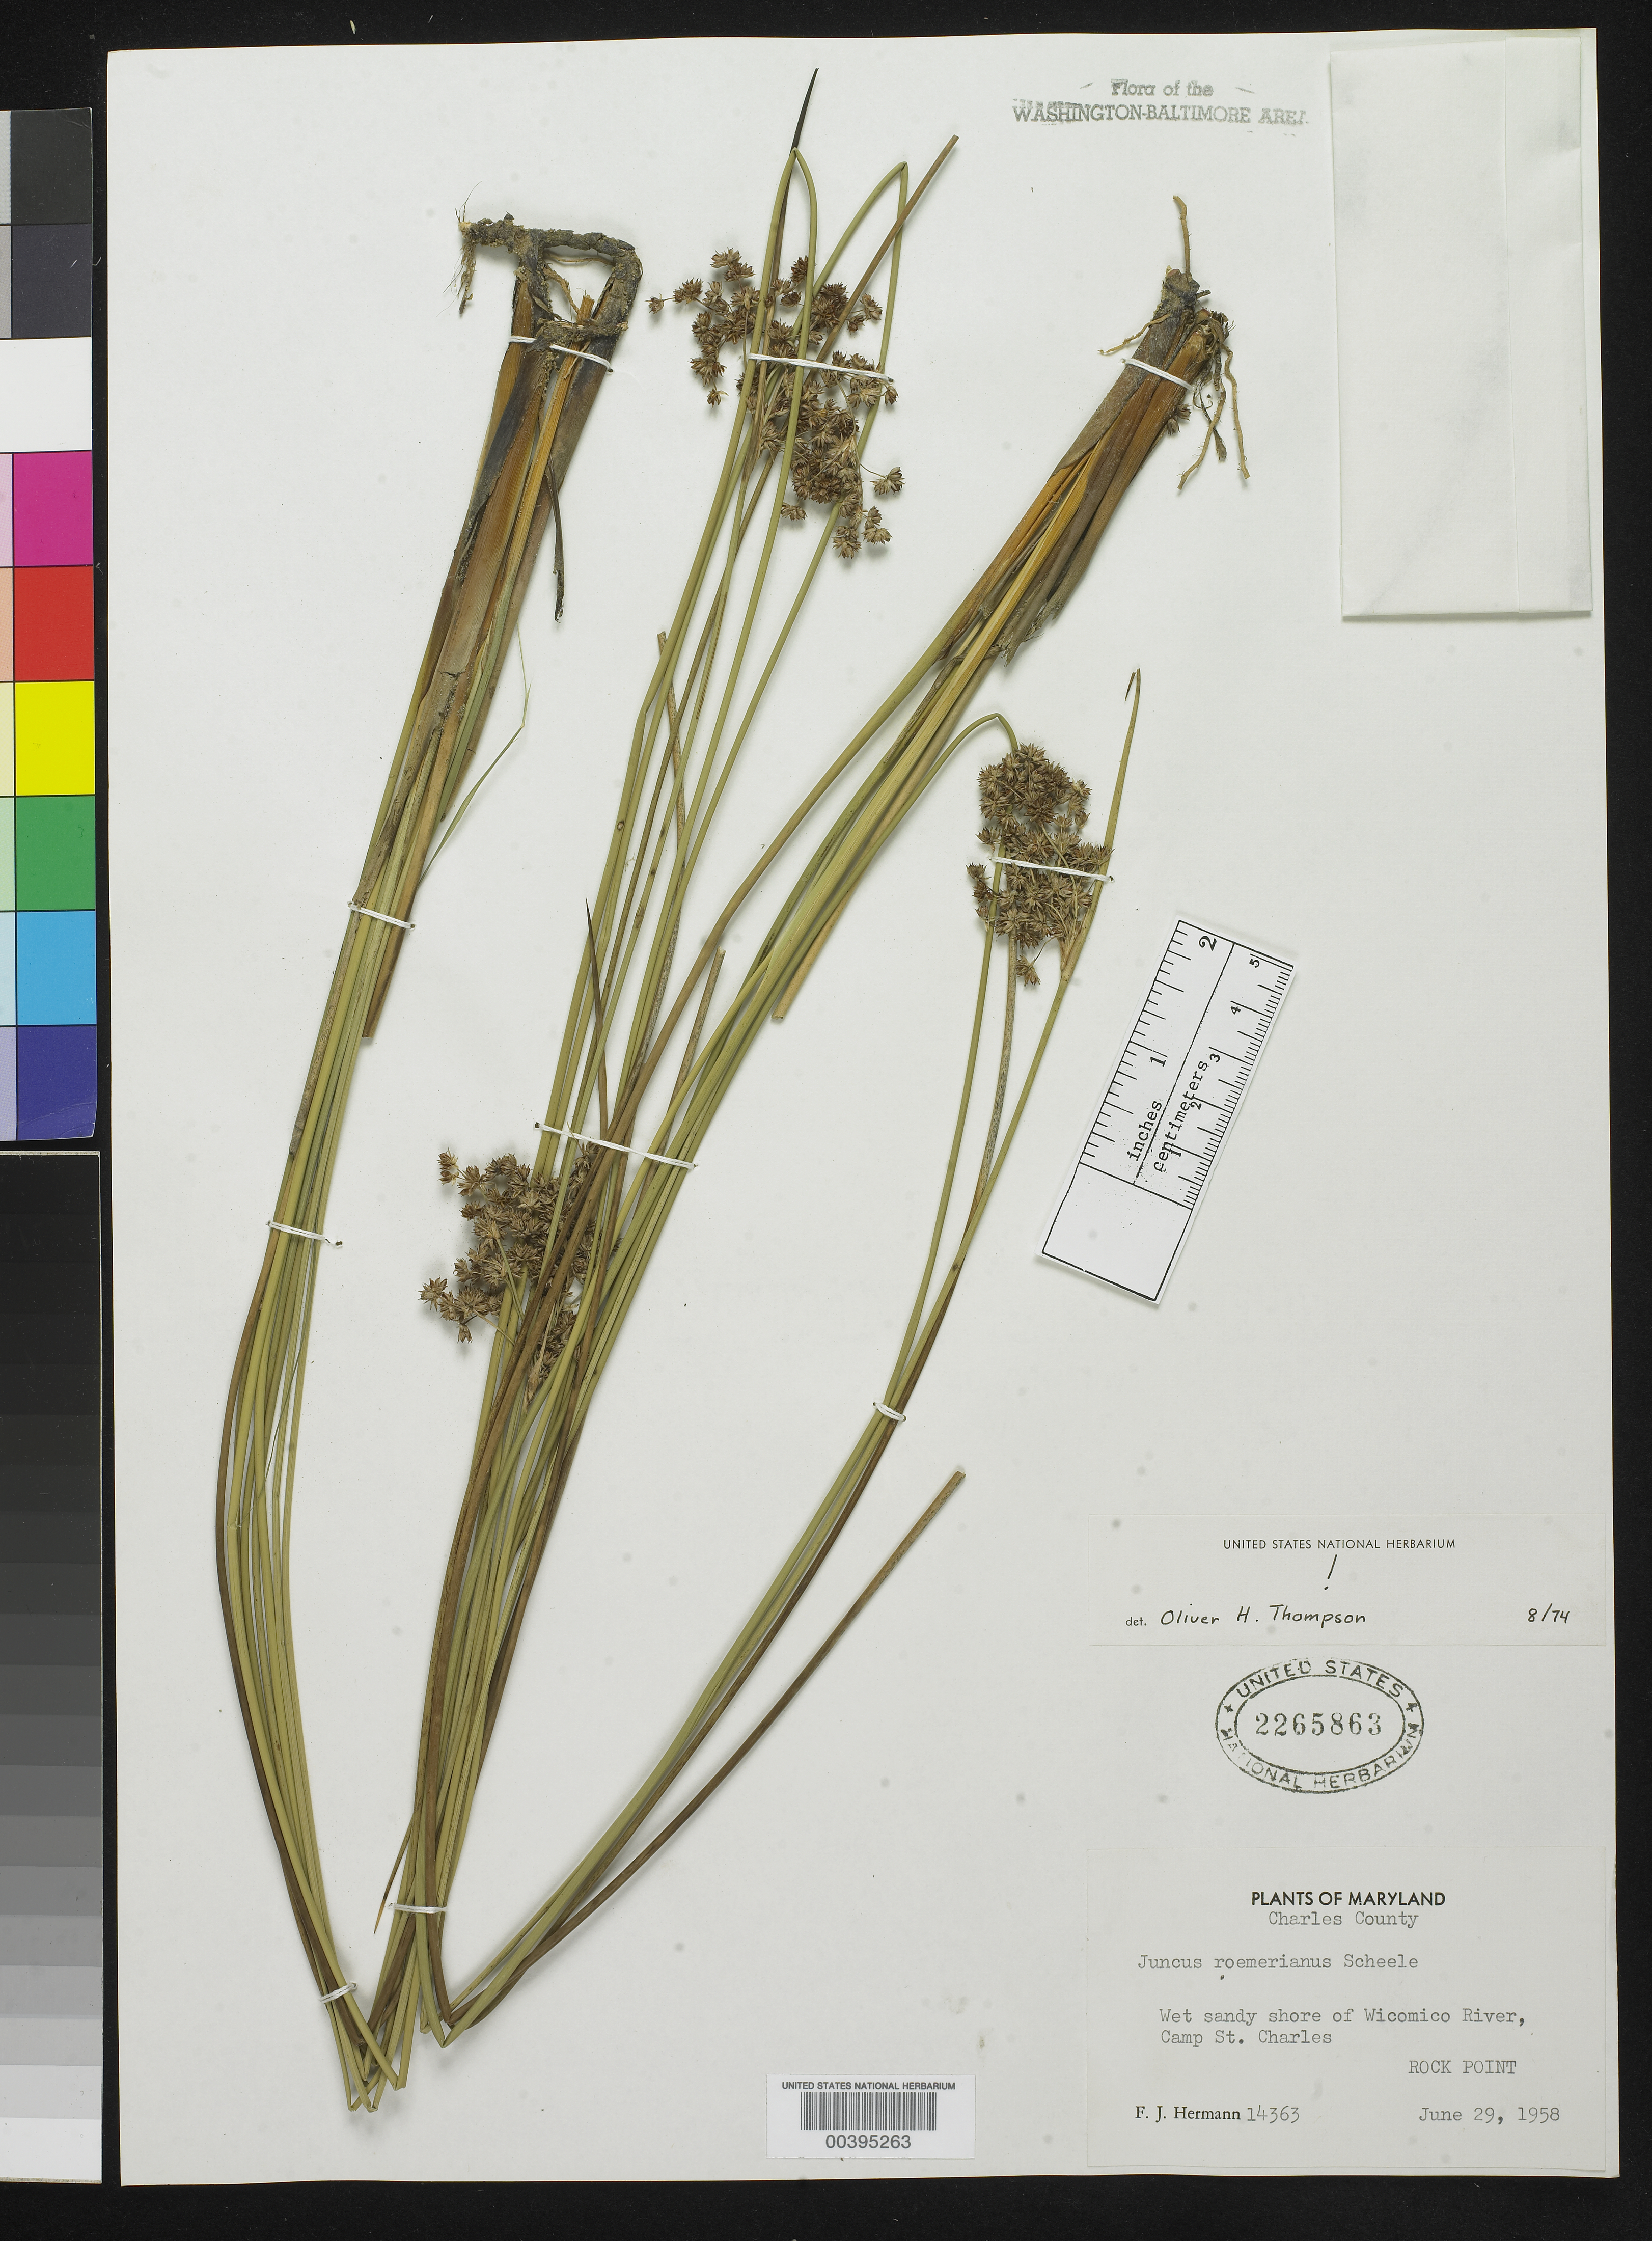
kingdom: Plantae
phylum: Tracheophyta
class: Liliopsida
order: Poales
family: Juncaceae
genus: Juncus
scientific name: Juncus roemerianus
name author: Scheele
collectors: F. J. Hermann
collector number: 14363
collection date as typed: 29 Jun 1958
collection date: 1958-06-29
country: United States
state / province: Maryland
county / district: Charles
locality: Wicomico River, Camp St. Charles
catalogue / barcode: US 2265863